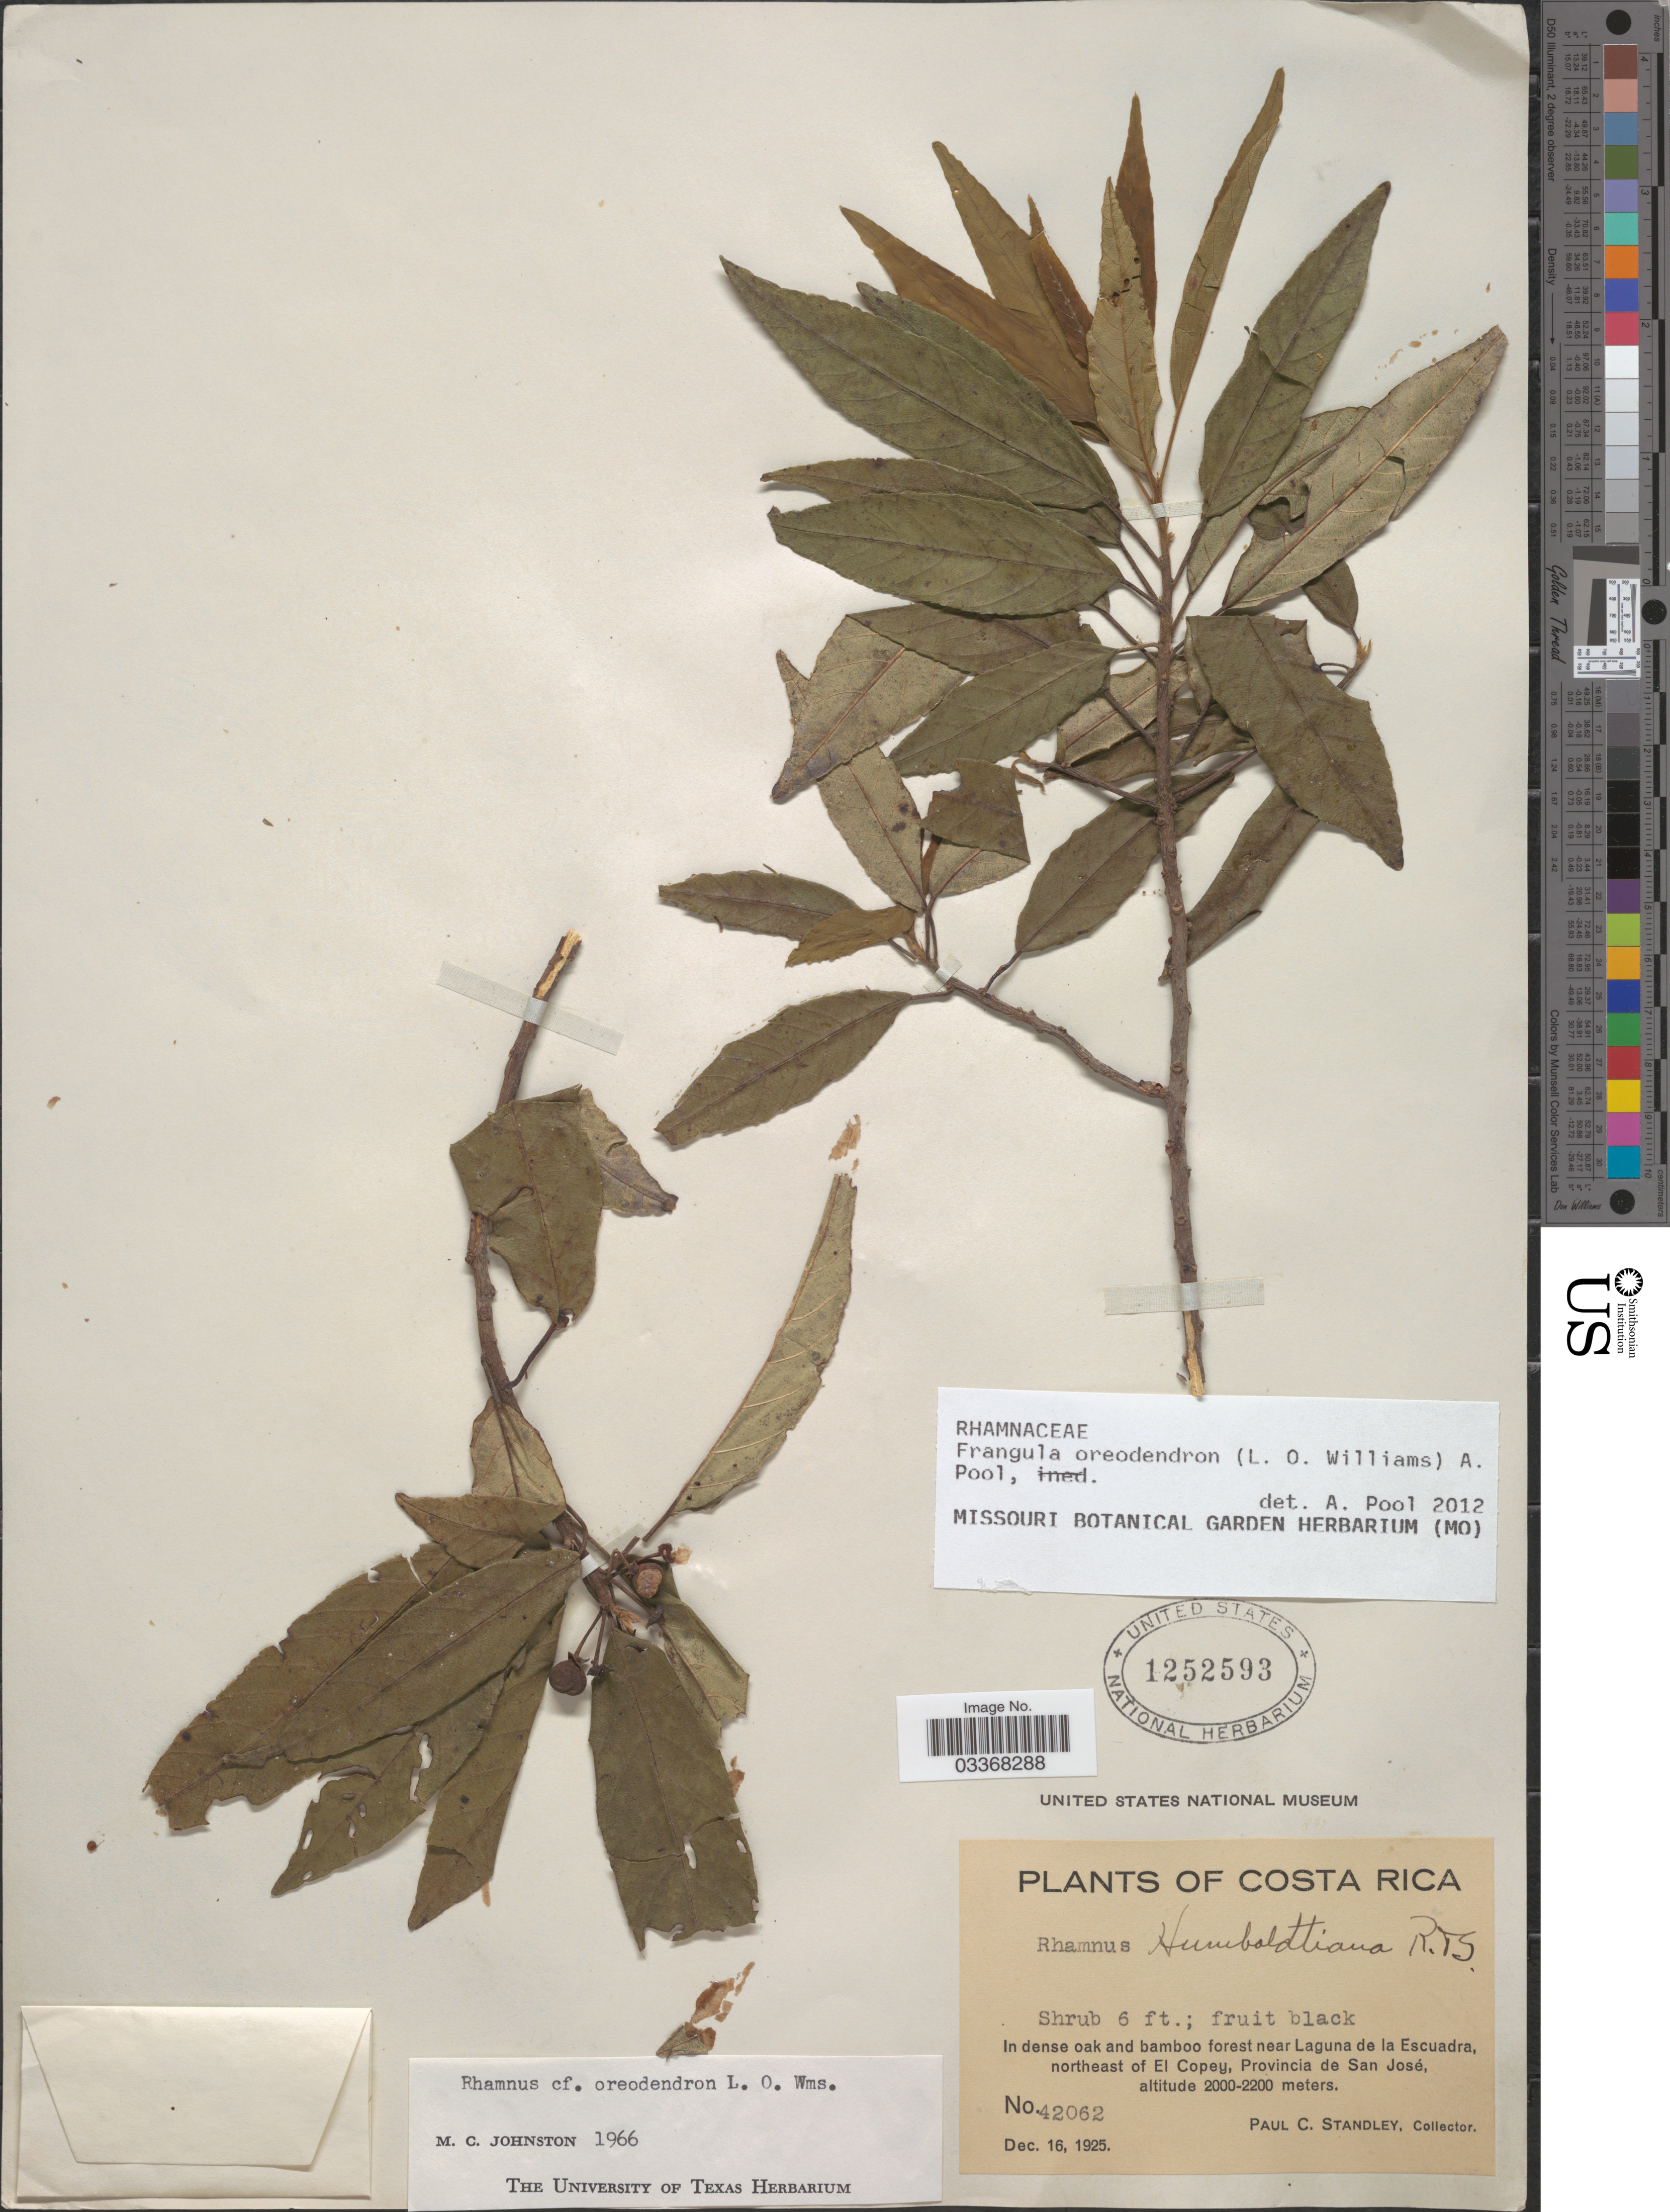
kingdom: Plantae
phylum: Tracheophyta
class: Magnoliopsida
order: Rosales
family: Rhamnaceae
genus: Frangula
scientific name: Frangula oreodendron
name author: (L.O. Williams) A. Pool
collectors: P. C. Standley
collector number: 42062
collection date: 1925-12-16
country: Costa Rica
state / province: San José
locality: In dense oak and bamboo forest near Laguna de la Escuadra, northeast of El Copey.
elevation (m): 2000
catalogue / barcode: US 1252593